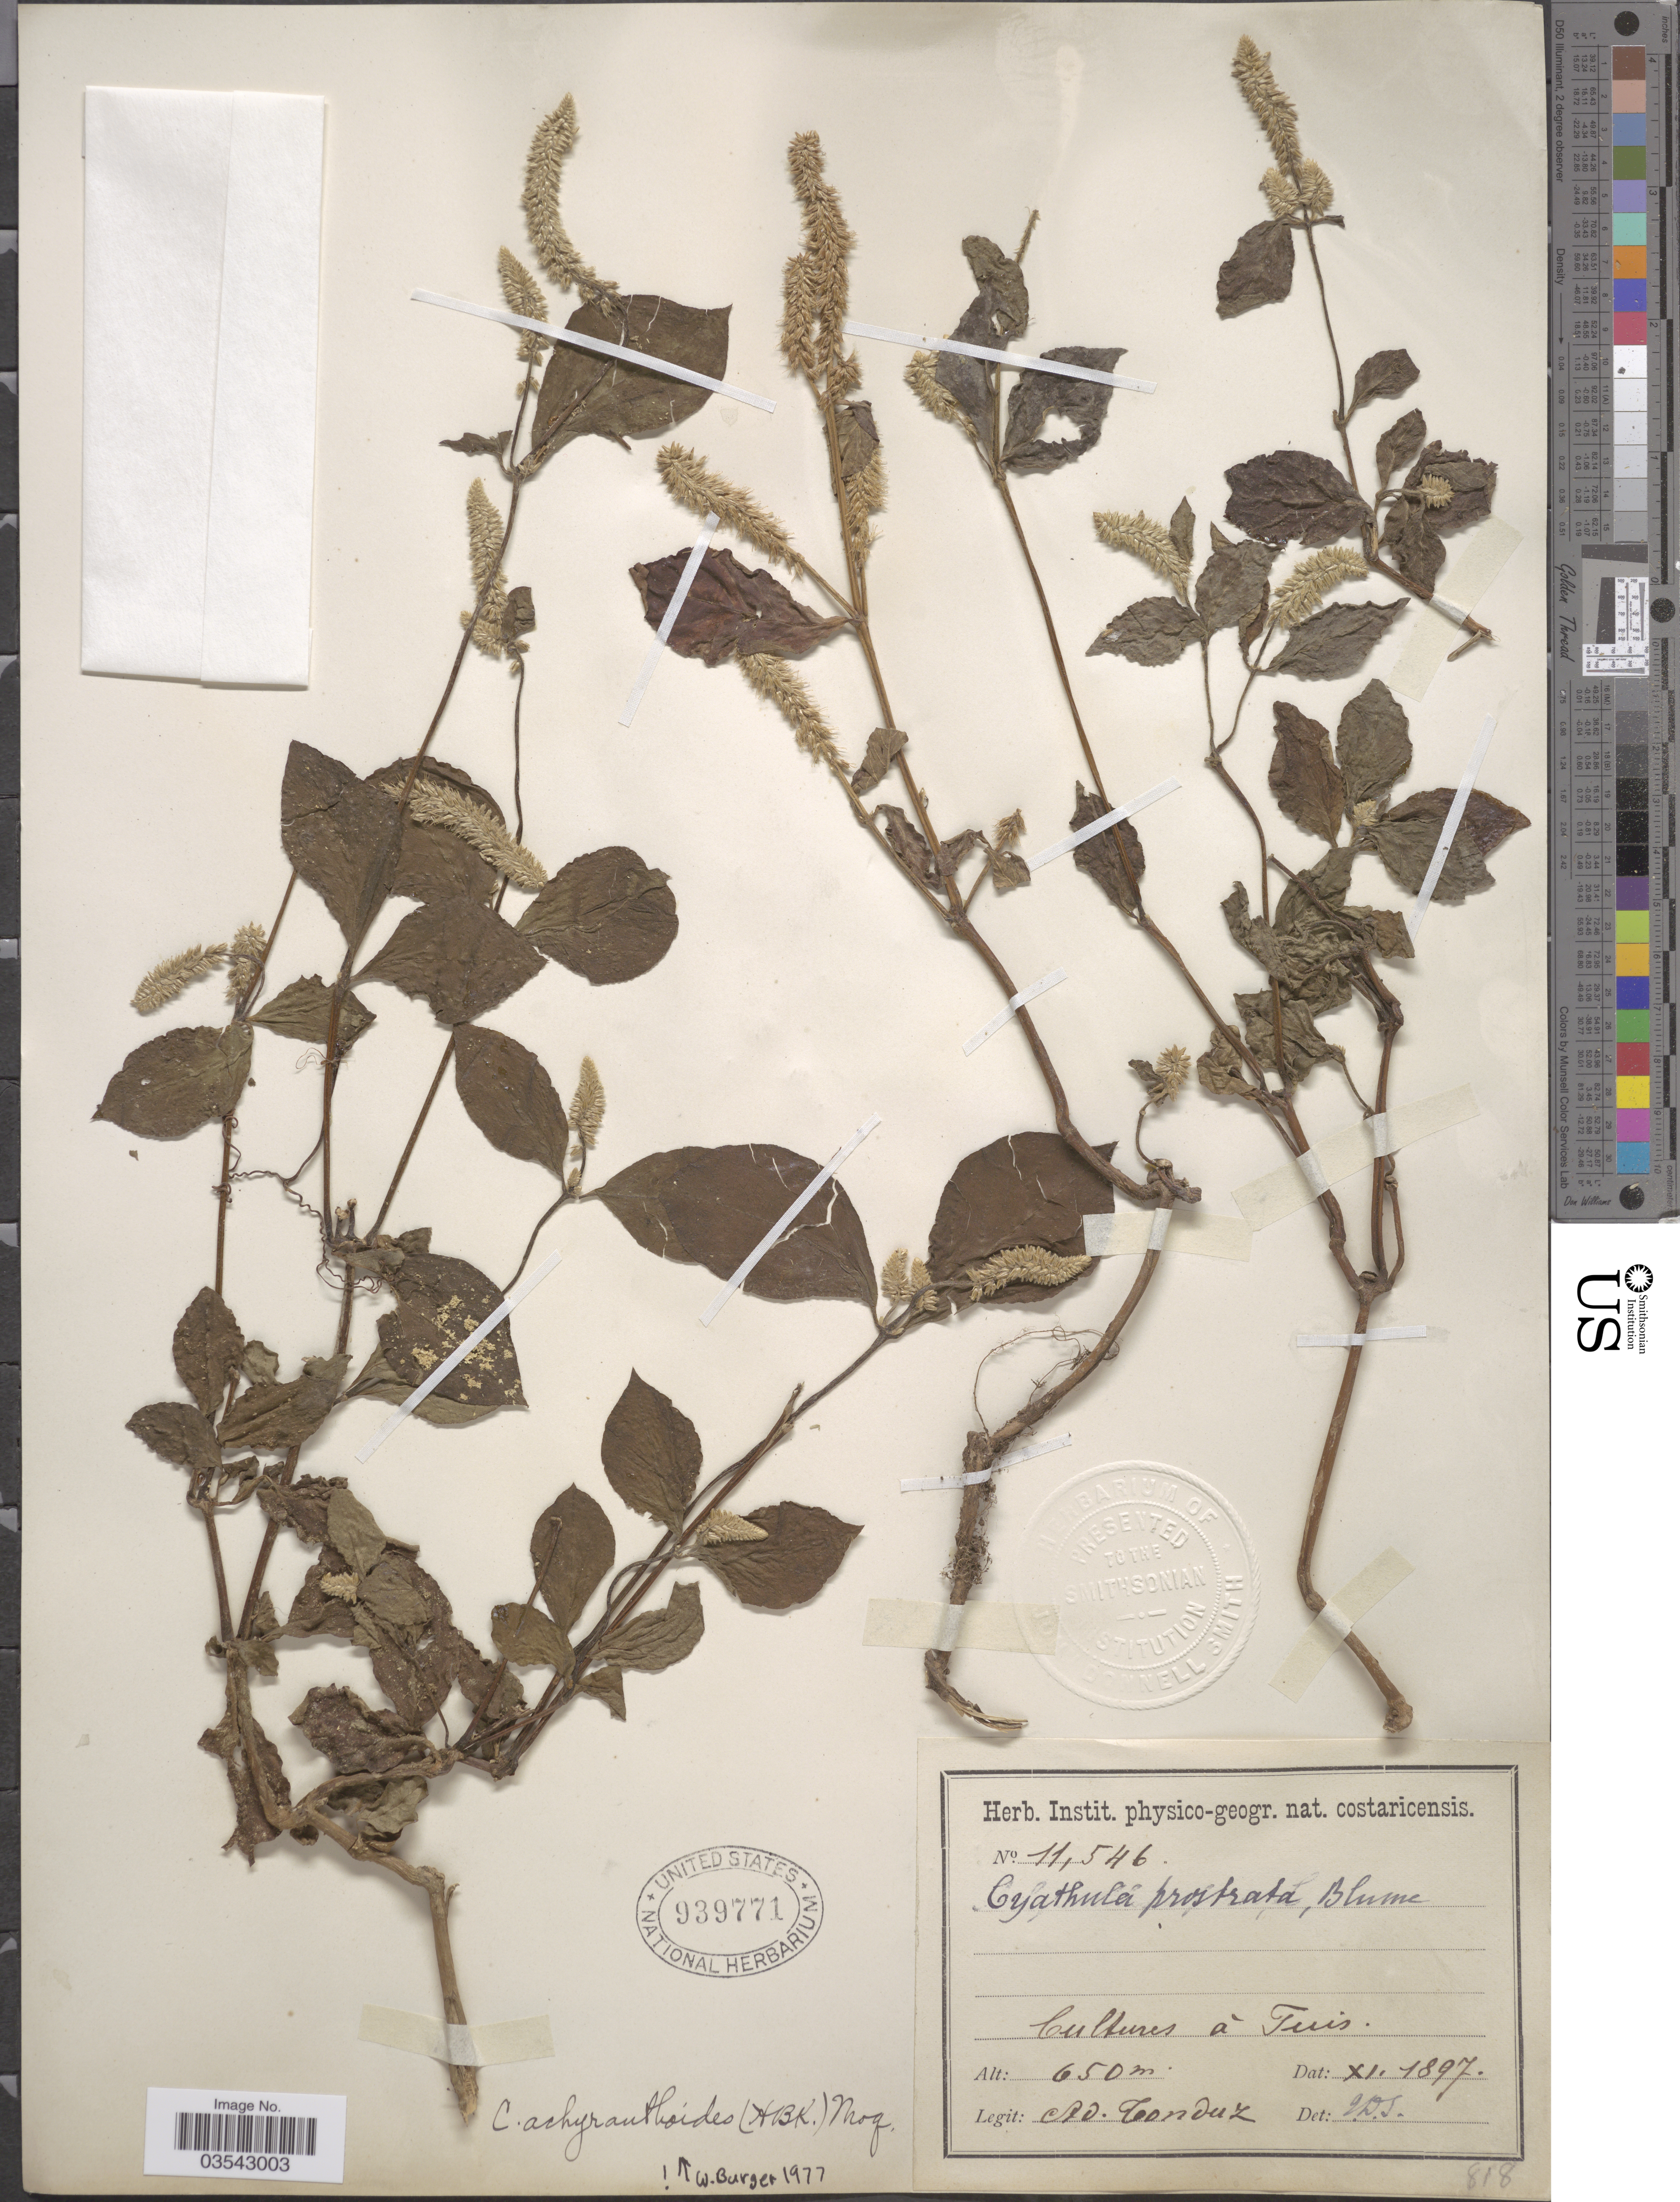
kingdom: Plantae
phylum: Tracheophyta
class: Magnoliopsida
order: Caryophyllales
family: Amaranthaceae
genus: Cyathula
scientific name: Cyathula achyranthoides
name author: (Kunth) Moq.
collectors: A. Tonduz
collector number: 11546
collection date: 1897-11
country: Costa Rica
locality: Cultures á Tuis.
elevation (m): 650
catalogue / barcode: US 939771